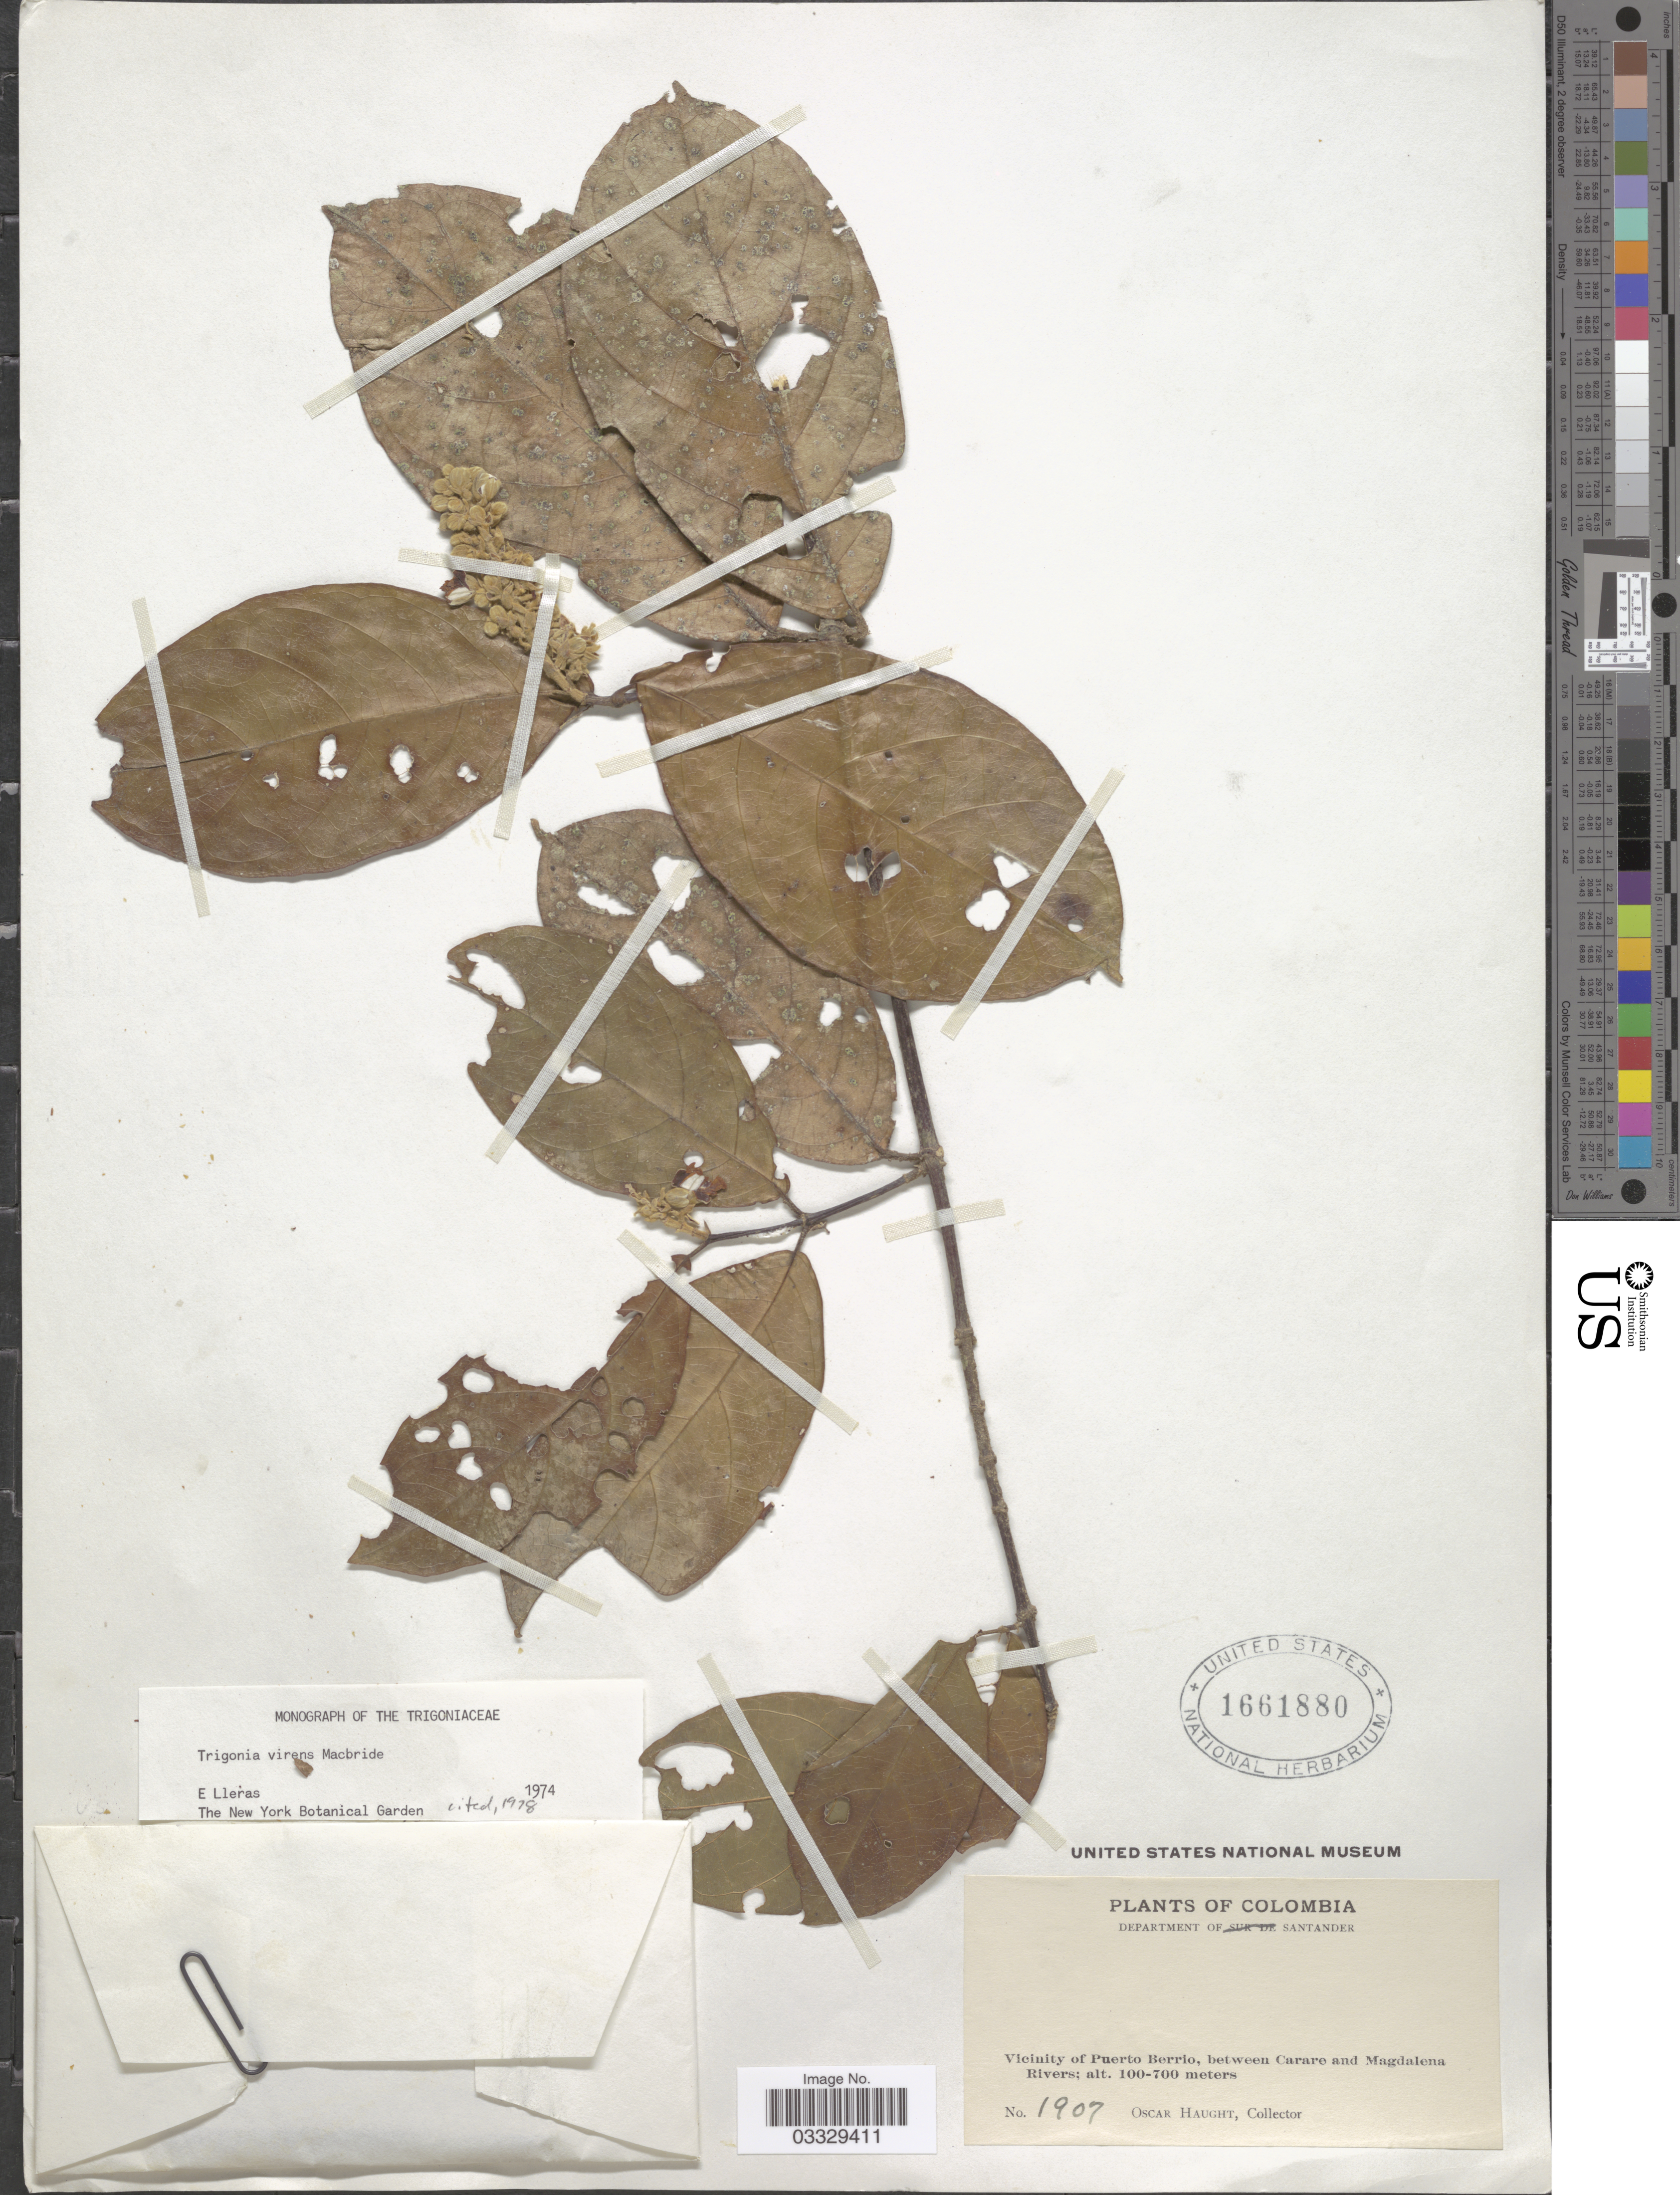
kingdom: Plantae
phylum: Tracheophyta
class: Magnoliopsida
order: Malpighiales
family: Trigoniaceae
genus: Trigonia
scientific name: Trigonia virens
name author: J.F. Macbr.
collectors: O. L. Haught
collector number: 1907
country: Colombia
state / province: Santander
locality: Department of Santander. Vicinity of Puerto Berrio, between Carare and Magdalena Rivers.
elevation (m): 100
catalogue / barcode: US 1661880